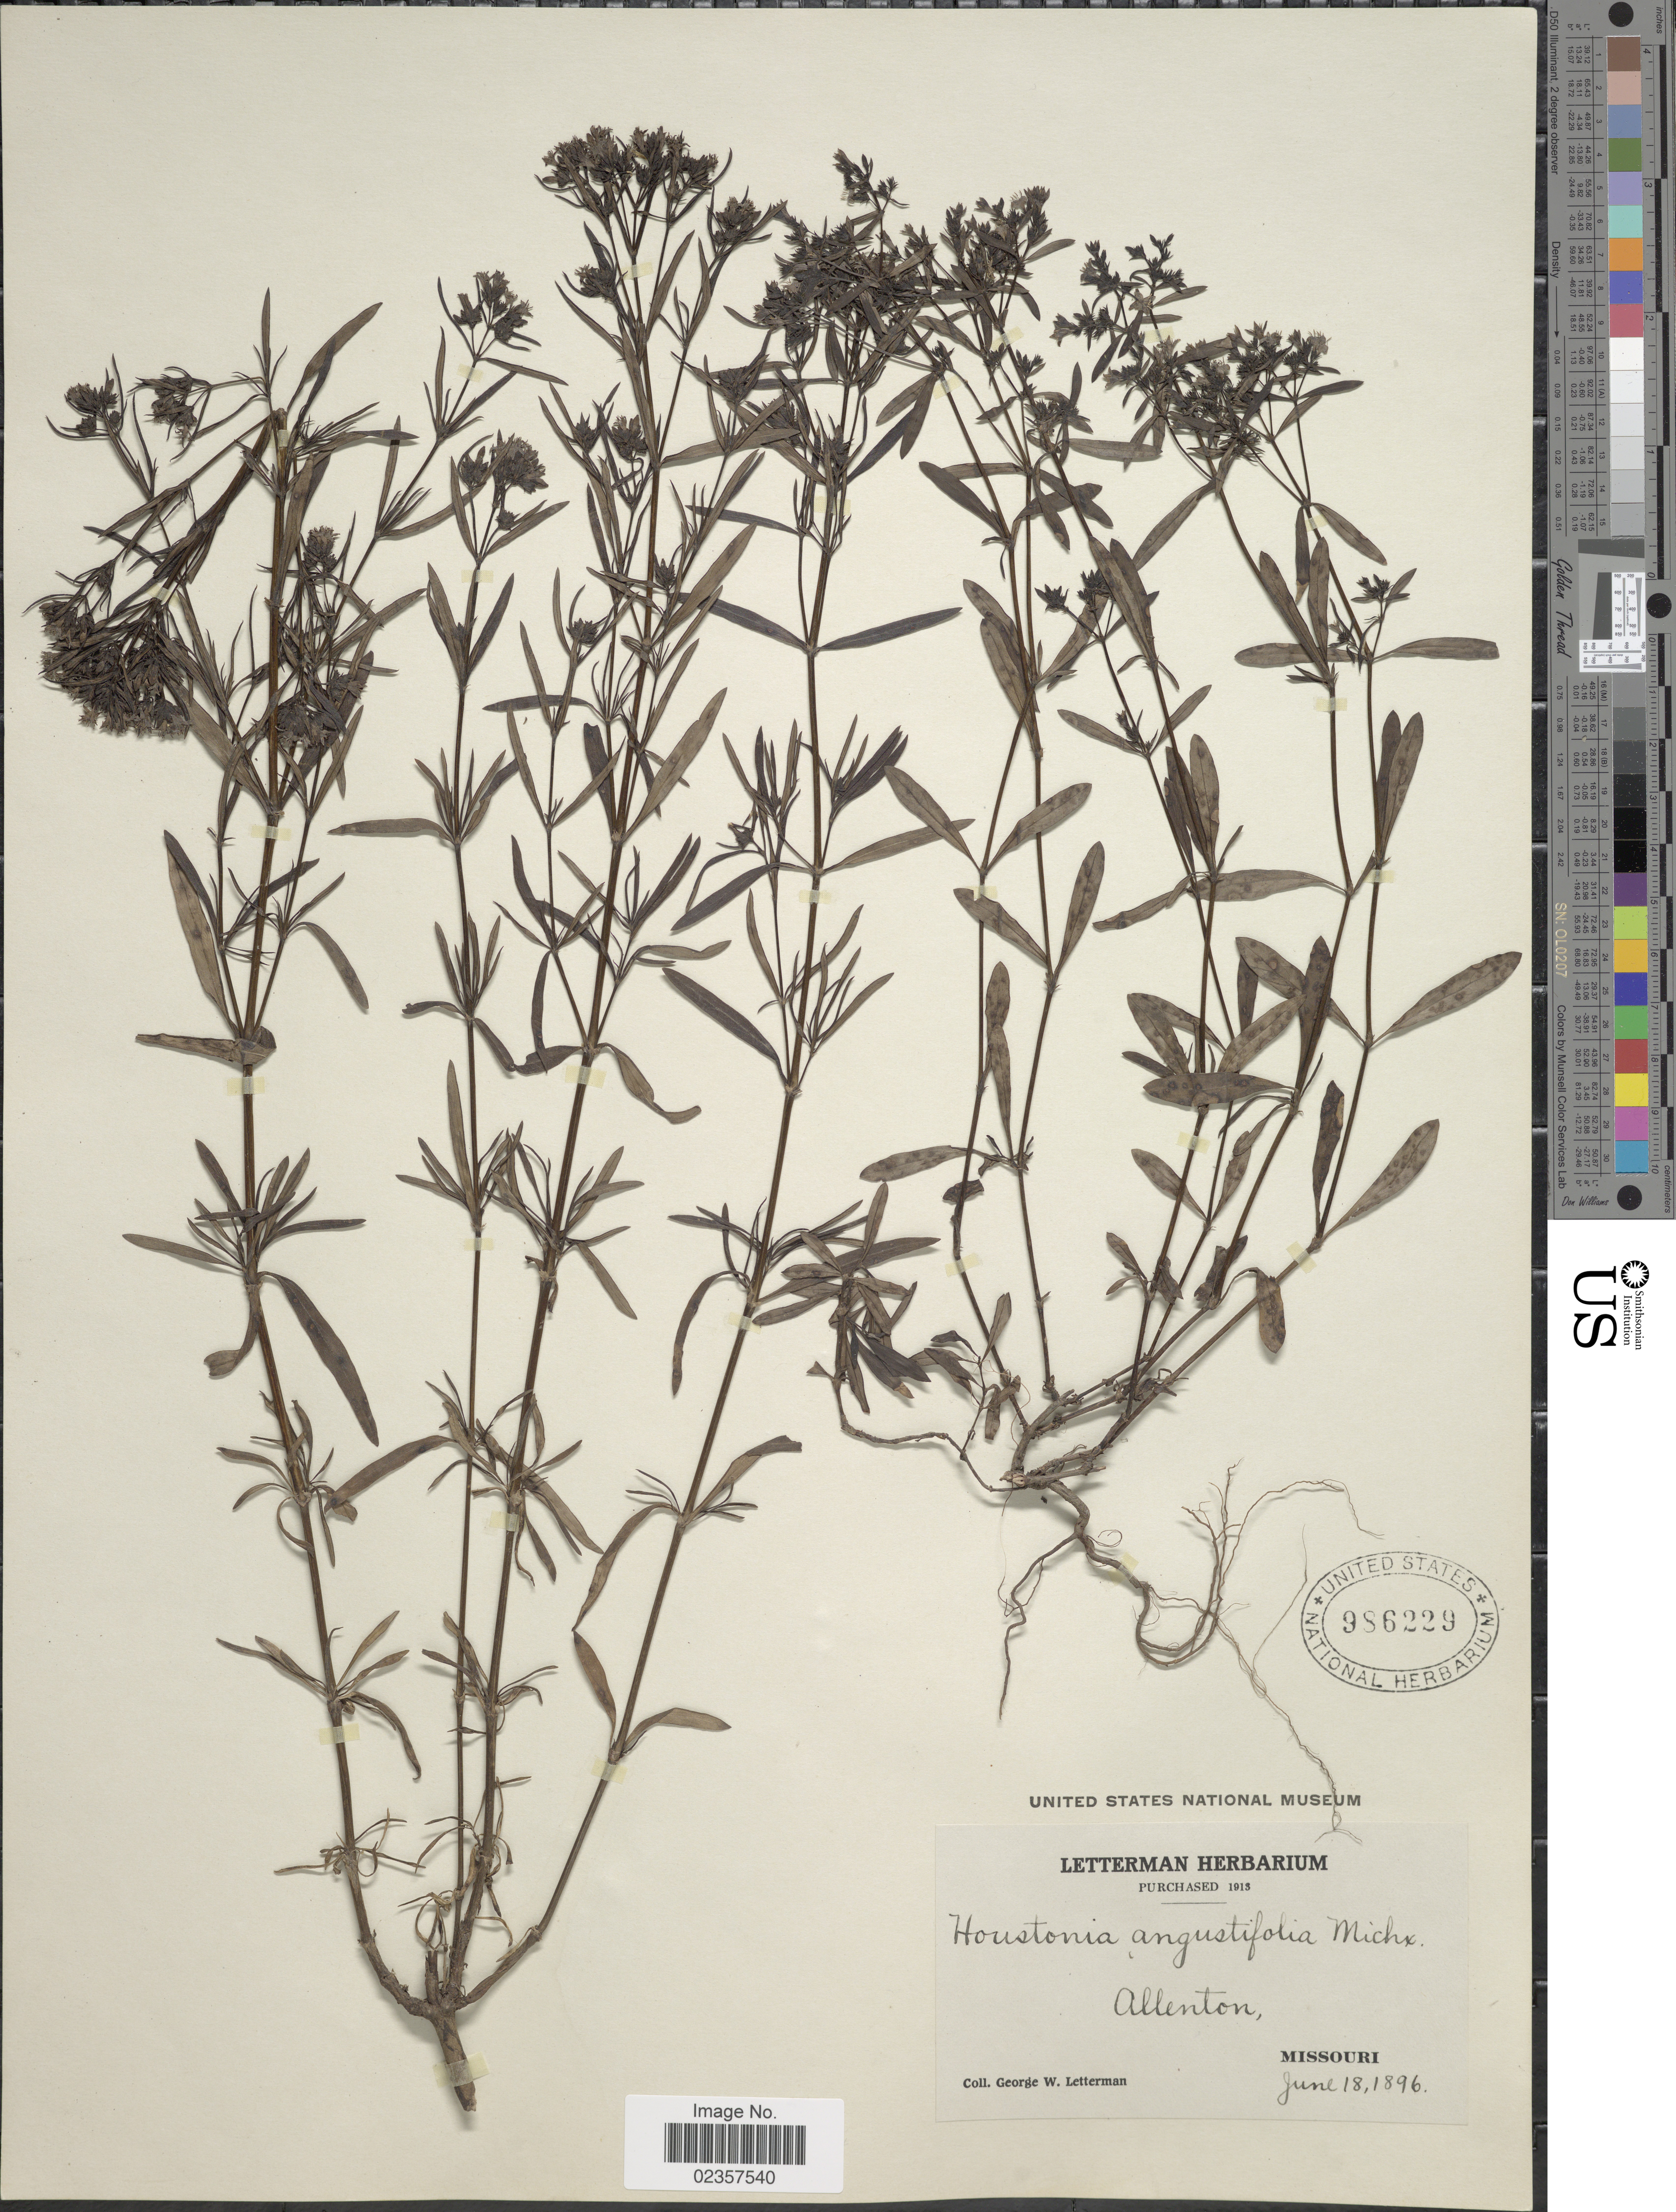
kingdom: Plantae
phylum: Tracheophyta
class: Magnoliopsida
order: Gentianales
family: Rubiaceae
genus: Houstonia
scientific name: Houstonia nigricans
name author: (Lam.) Fernald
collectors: G. W. Letterman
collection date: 1896-06-18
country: United States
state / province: Missouri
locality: Allenton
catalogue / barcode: US 986229